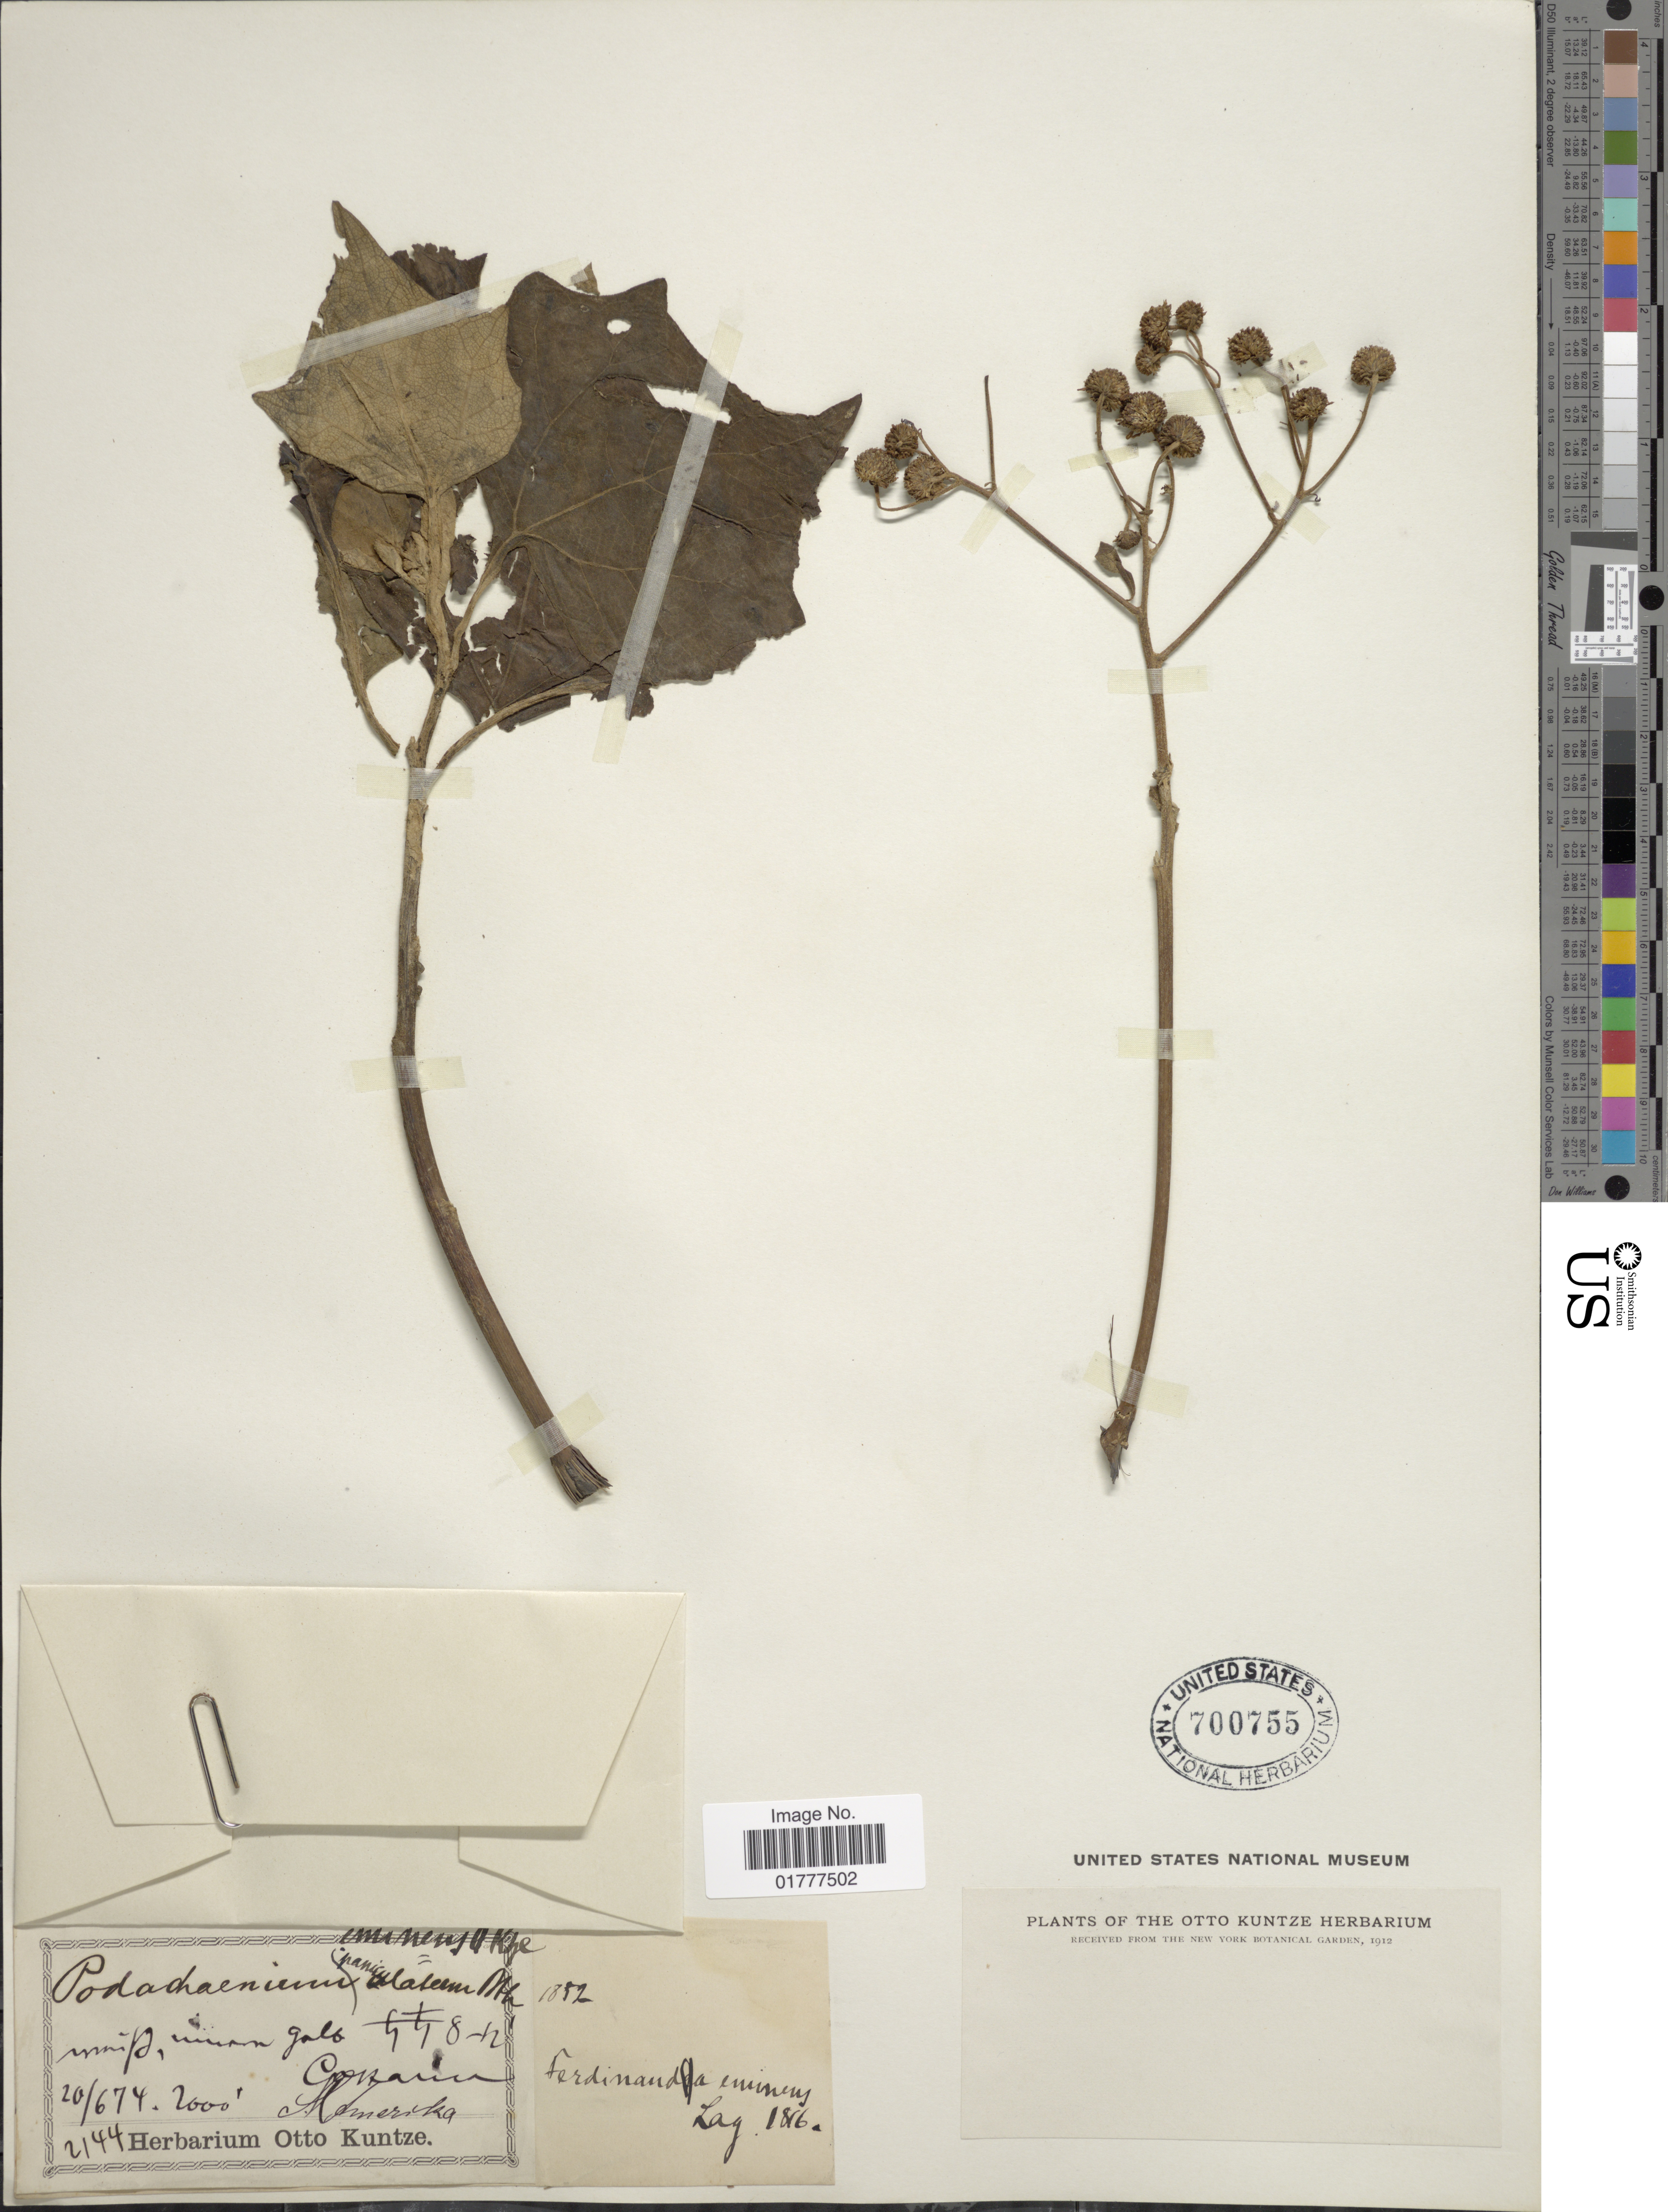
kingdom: Plantae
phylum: Tracheophyta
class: Magnoliopsida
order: Asterales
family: Asteraceae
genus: Podachaenium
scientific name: Podachaenium eminens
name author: (Lag.) Sch. Bip. ex Sch. Bip.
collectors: ex Herb. O. Kuntze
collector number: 2144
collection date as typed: Transcribed d/m/y: 20/6/74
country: Costa Rica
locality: Costarica, Amerika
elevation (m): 610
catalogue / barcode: US 700755